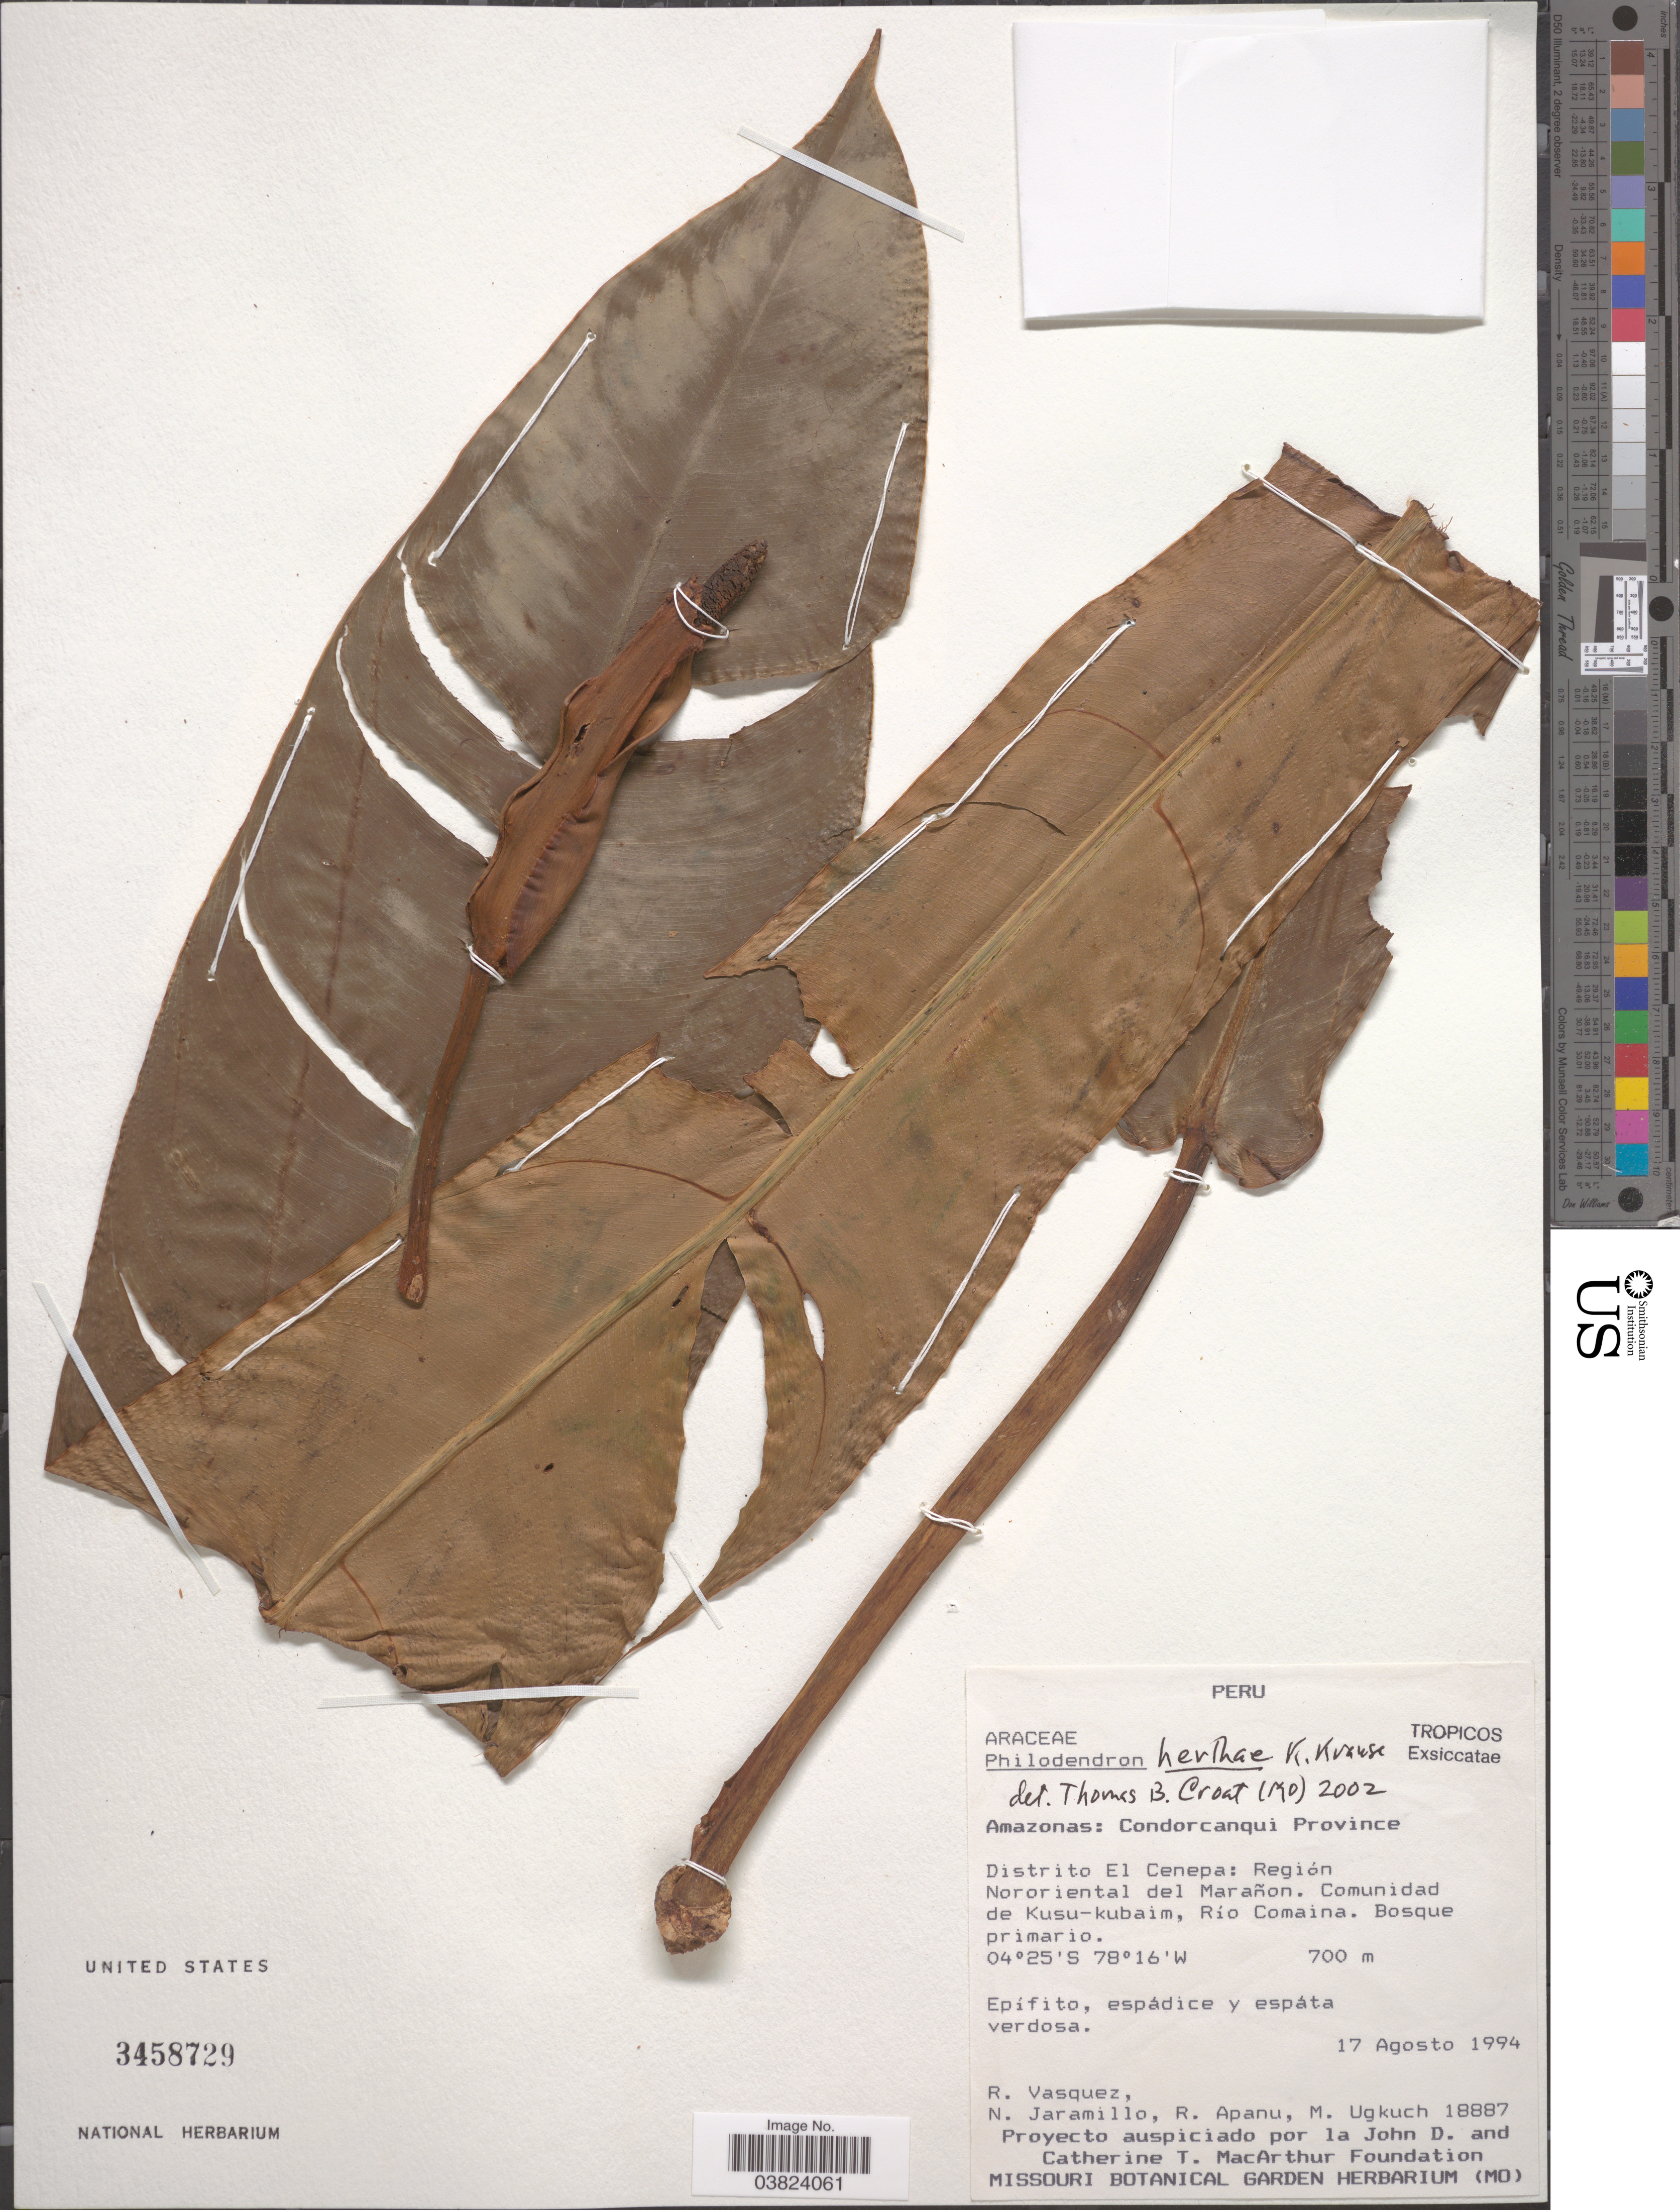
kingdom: Plantae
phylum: Tracheophyta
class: Liliopsida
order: Alismatales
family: Araceae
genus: Philodendron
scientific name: Philodendron herthae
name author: K. Krause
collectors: R. Vasquez, N. Jaramillo, R. Apanu & M. Ugkuch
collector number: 18887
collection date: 1994-08-17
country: Peru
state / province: Amazonas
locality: Condorcanqui Province. Distrito El Cenepa: Región Nororiental del marañon. Comunidad de Kusu-kubaim, Río Comaina.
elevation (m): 700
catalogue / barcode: US 3458729